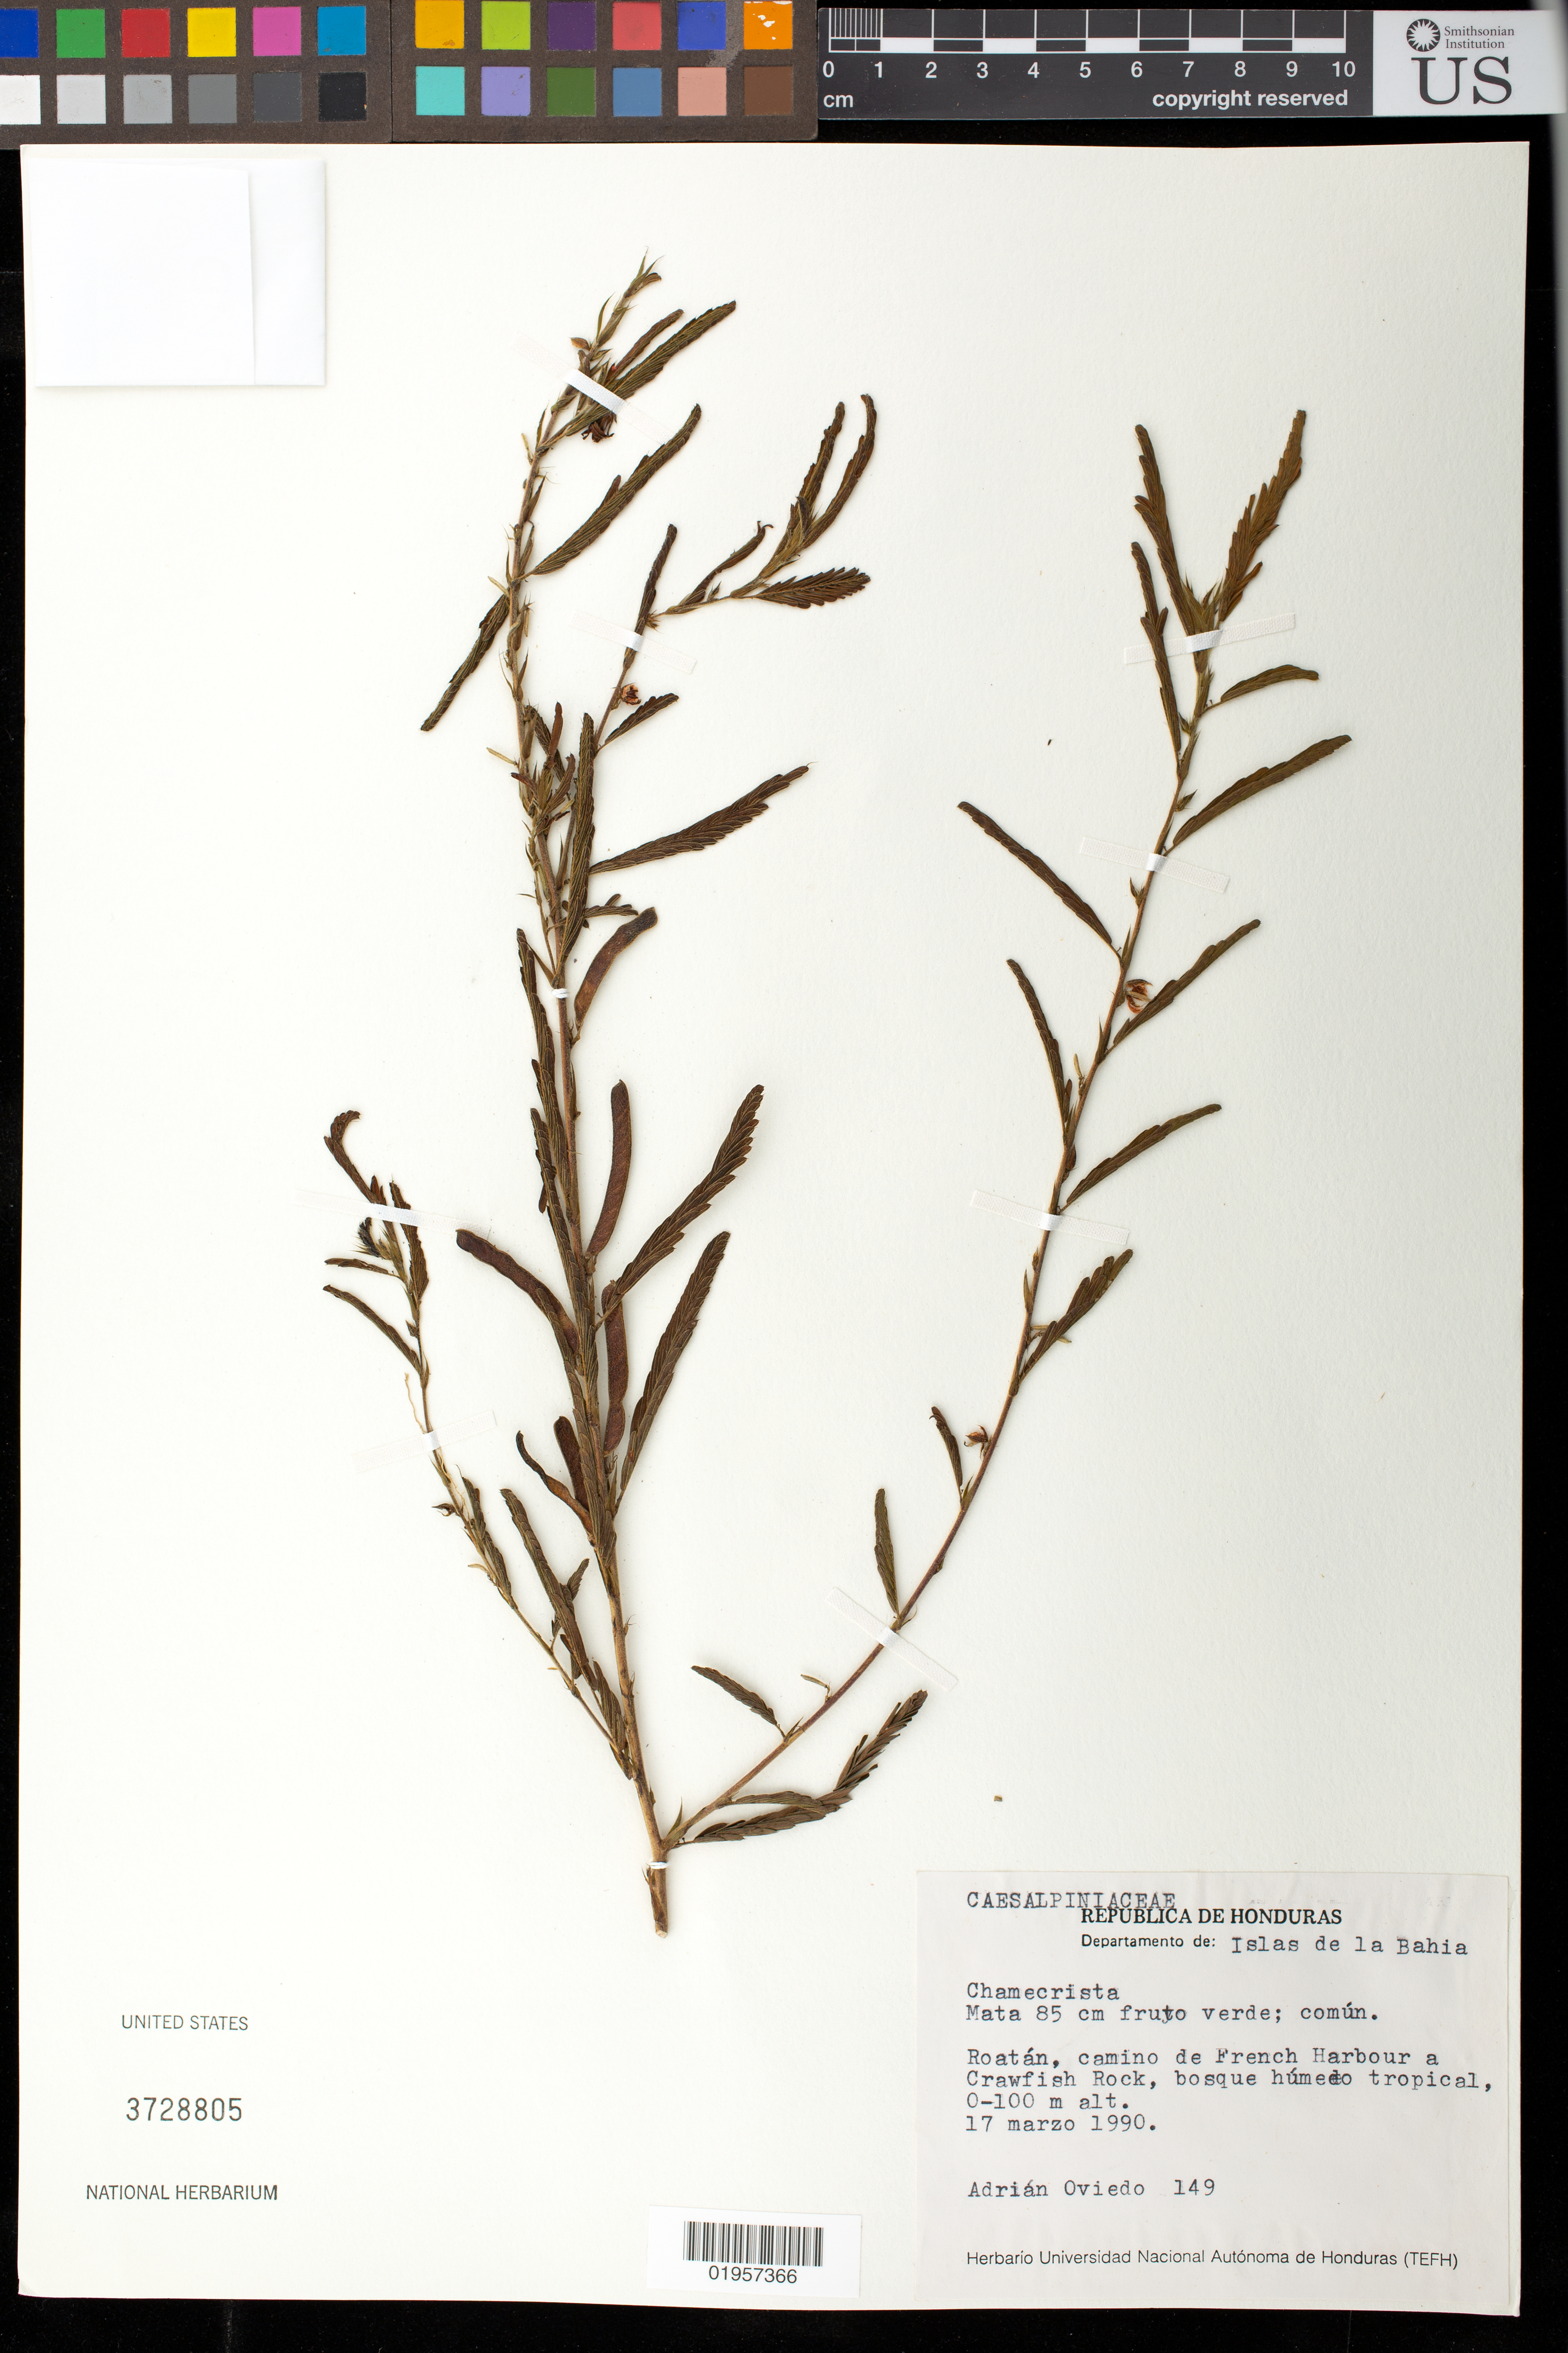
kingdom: Plantae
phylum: Tracheophyta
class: Magnoliopsida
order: Fabales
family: Fabaceae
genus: Chamaecrista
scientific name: Chamaecrista sp.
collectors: A. Oviedo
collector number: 149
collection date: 1990-03-17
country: Honduras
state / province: Islas de la Bahía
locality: Roatan, camino de French Harbour a Crawfish Rock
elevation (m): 0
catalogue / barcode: US 3728805